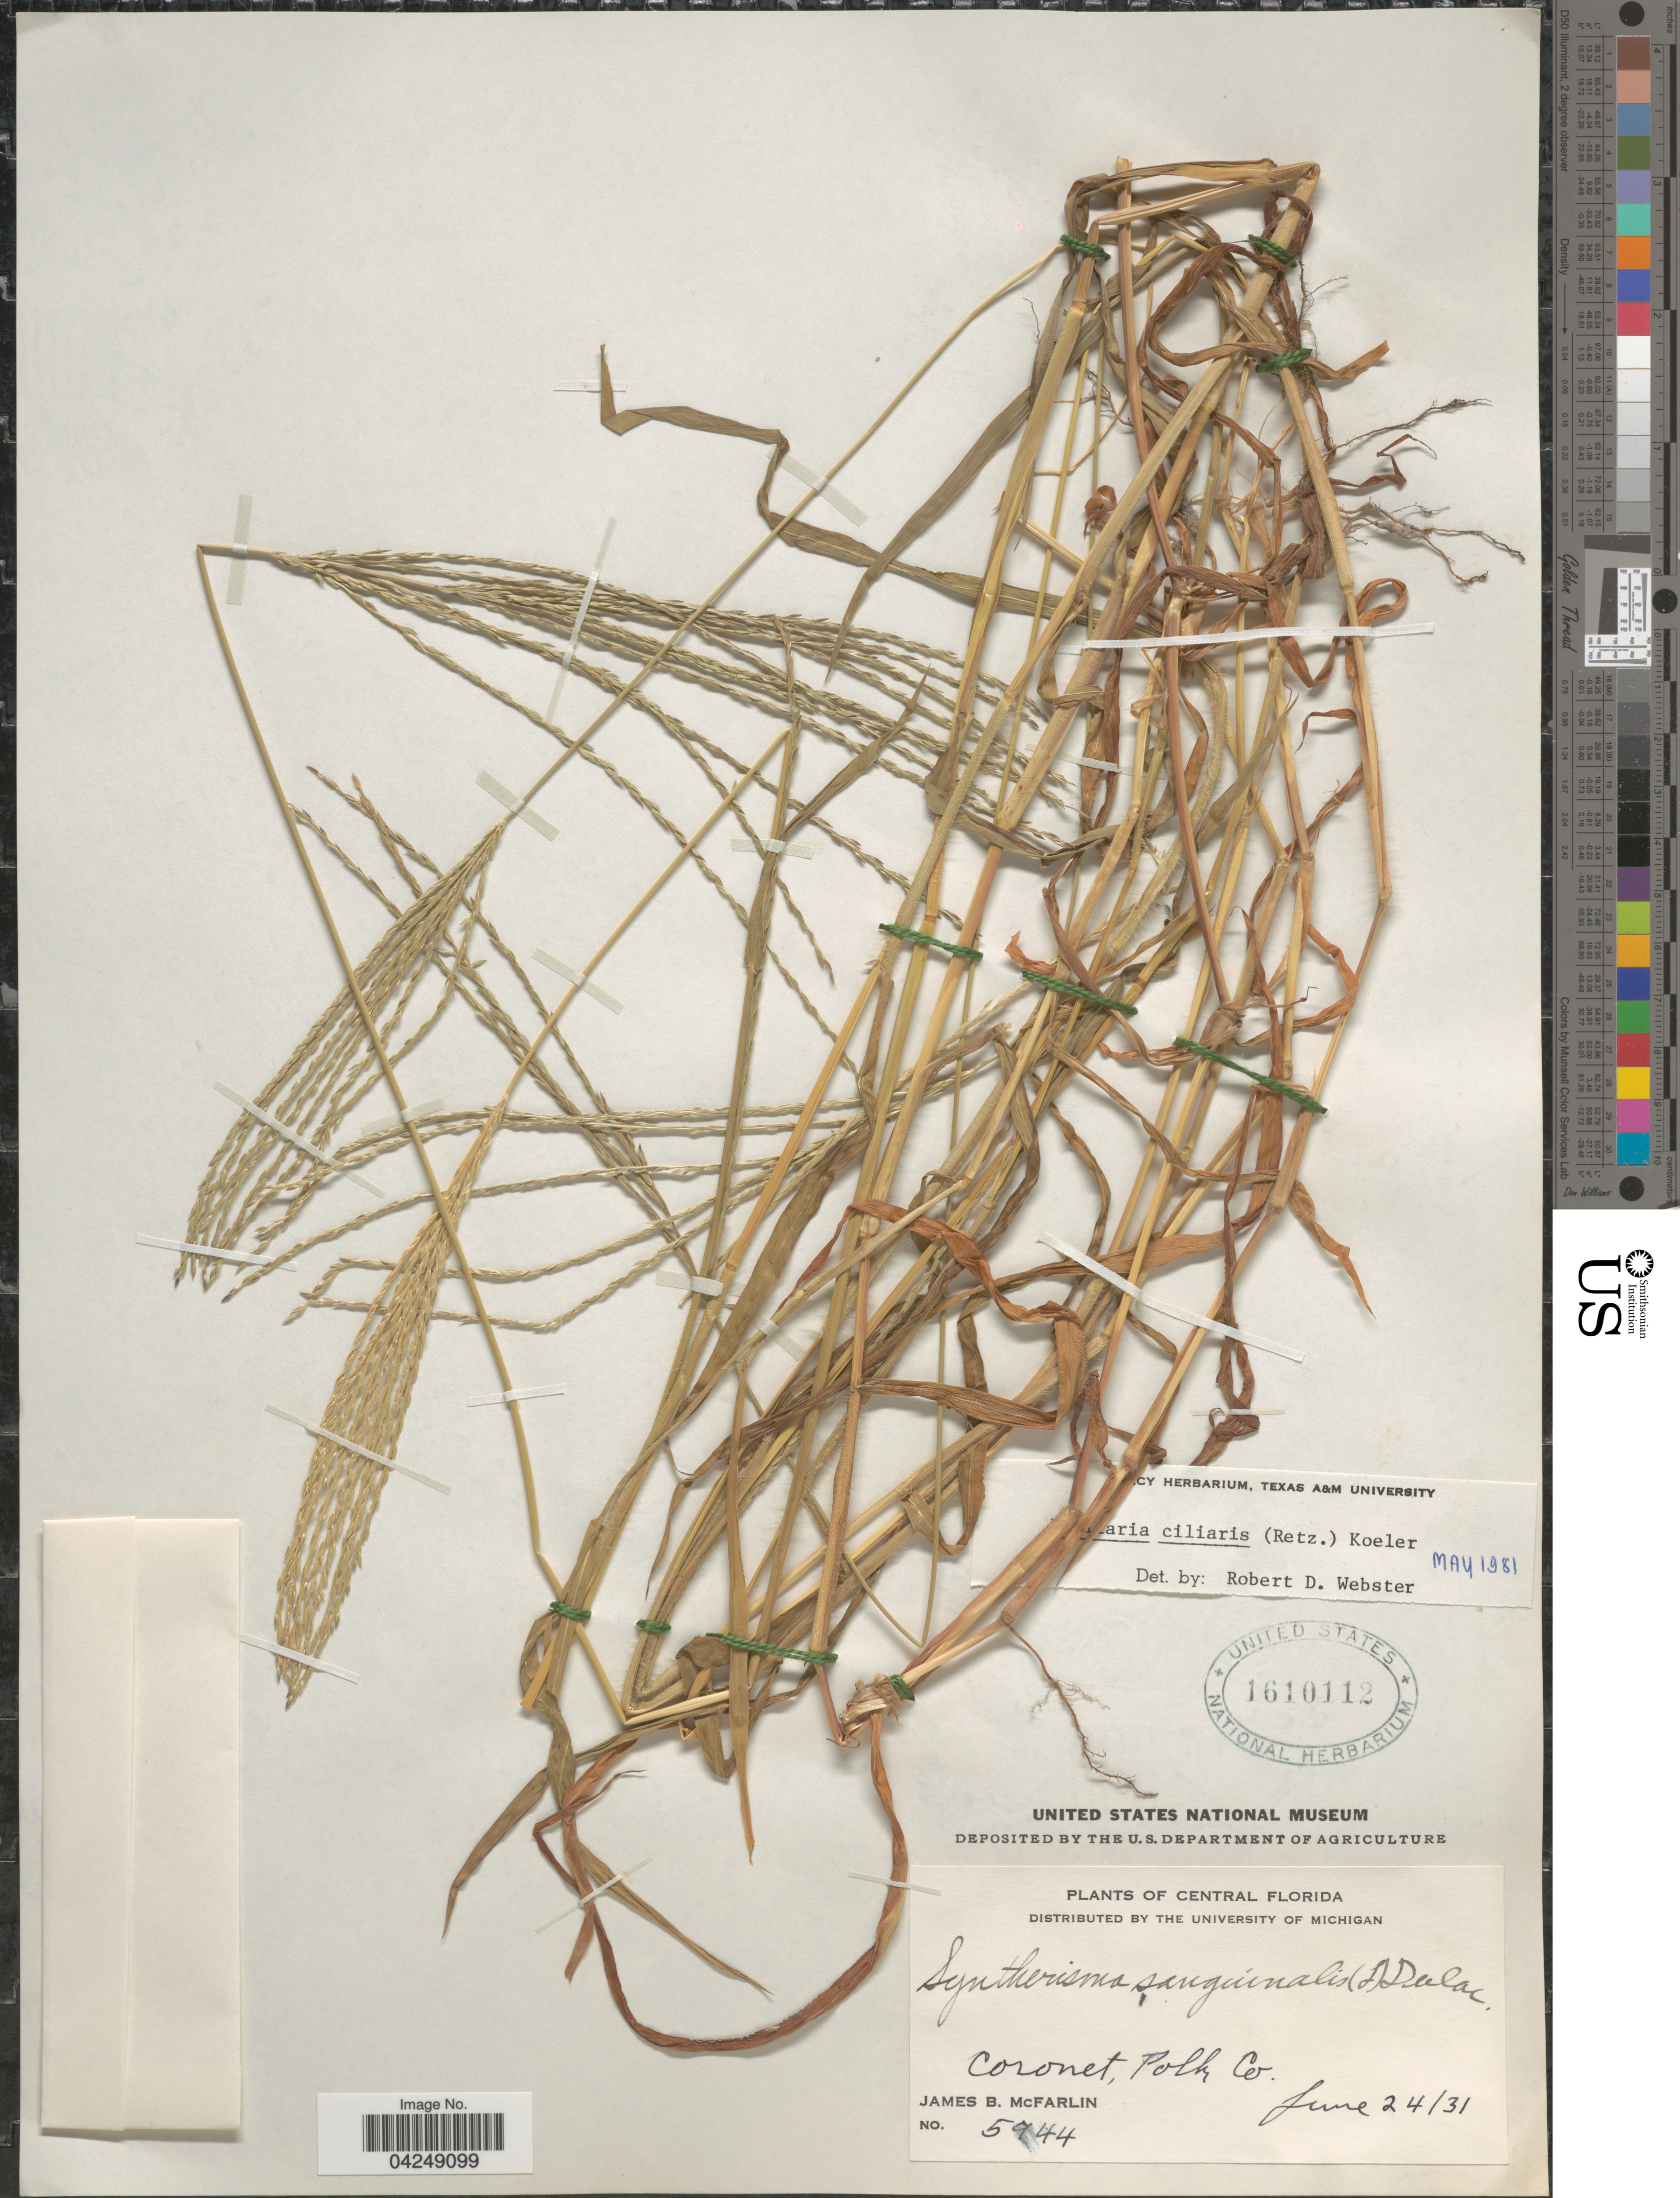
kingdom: Plantae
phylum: Tracheophyta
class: Liliopsida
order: Poales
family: Poaceae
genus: Digitaria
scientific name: Digitaria ciliaris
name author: (Retz.) Koeler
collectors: J. McFarlin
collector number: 5944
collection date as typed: Transcribed d/m/y: 24/6/31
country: United States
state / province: Florida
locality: Central Florida. Coronet, Polk Co.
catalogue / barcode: US 1610112